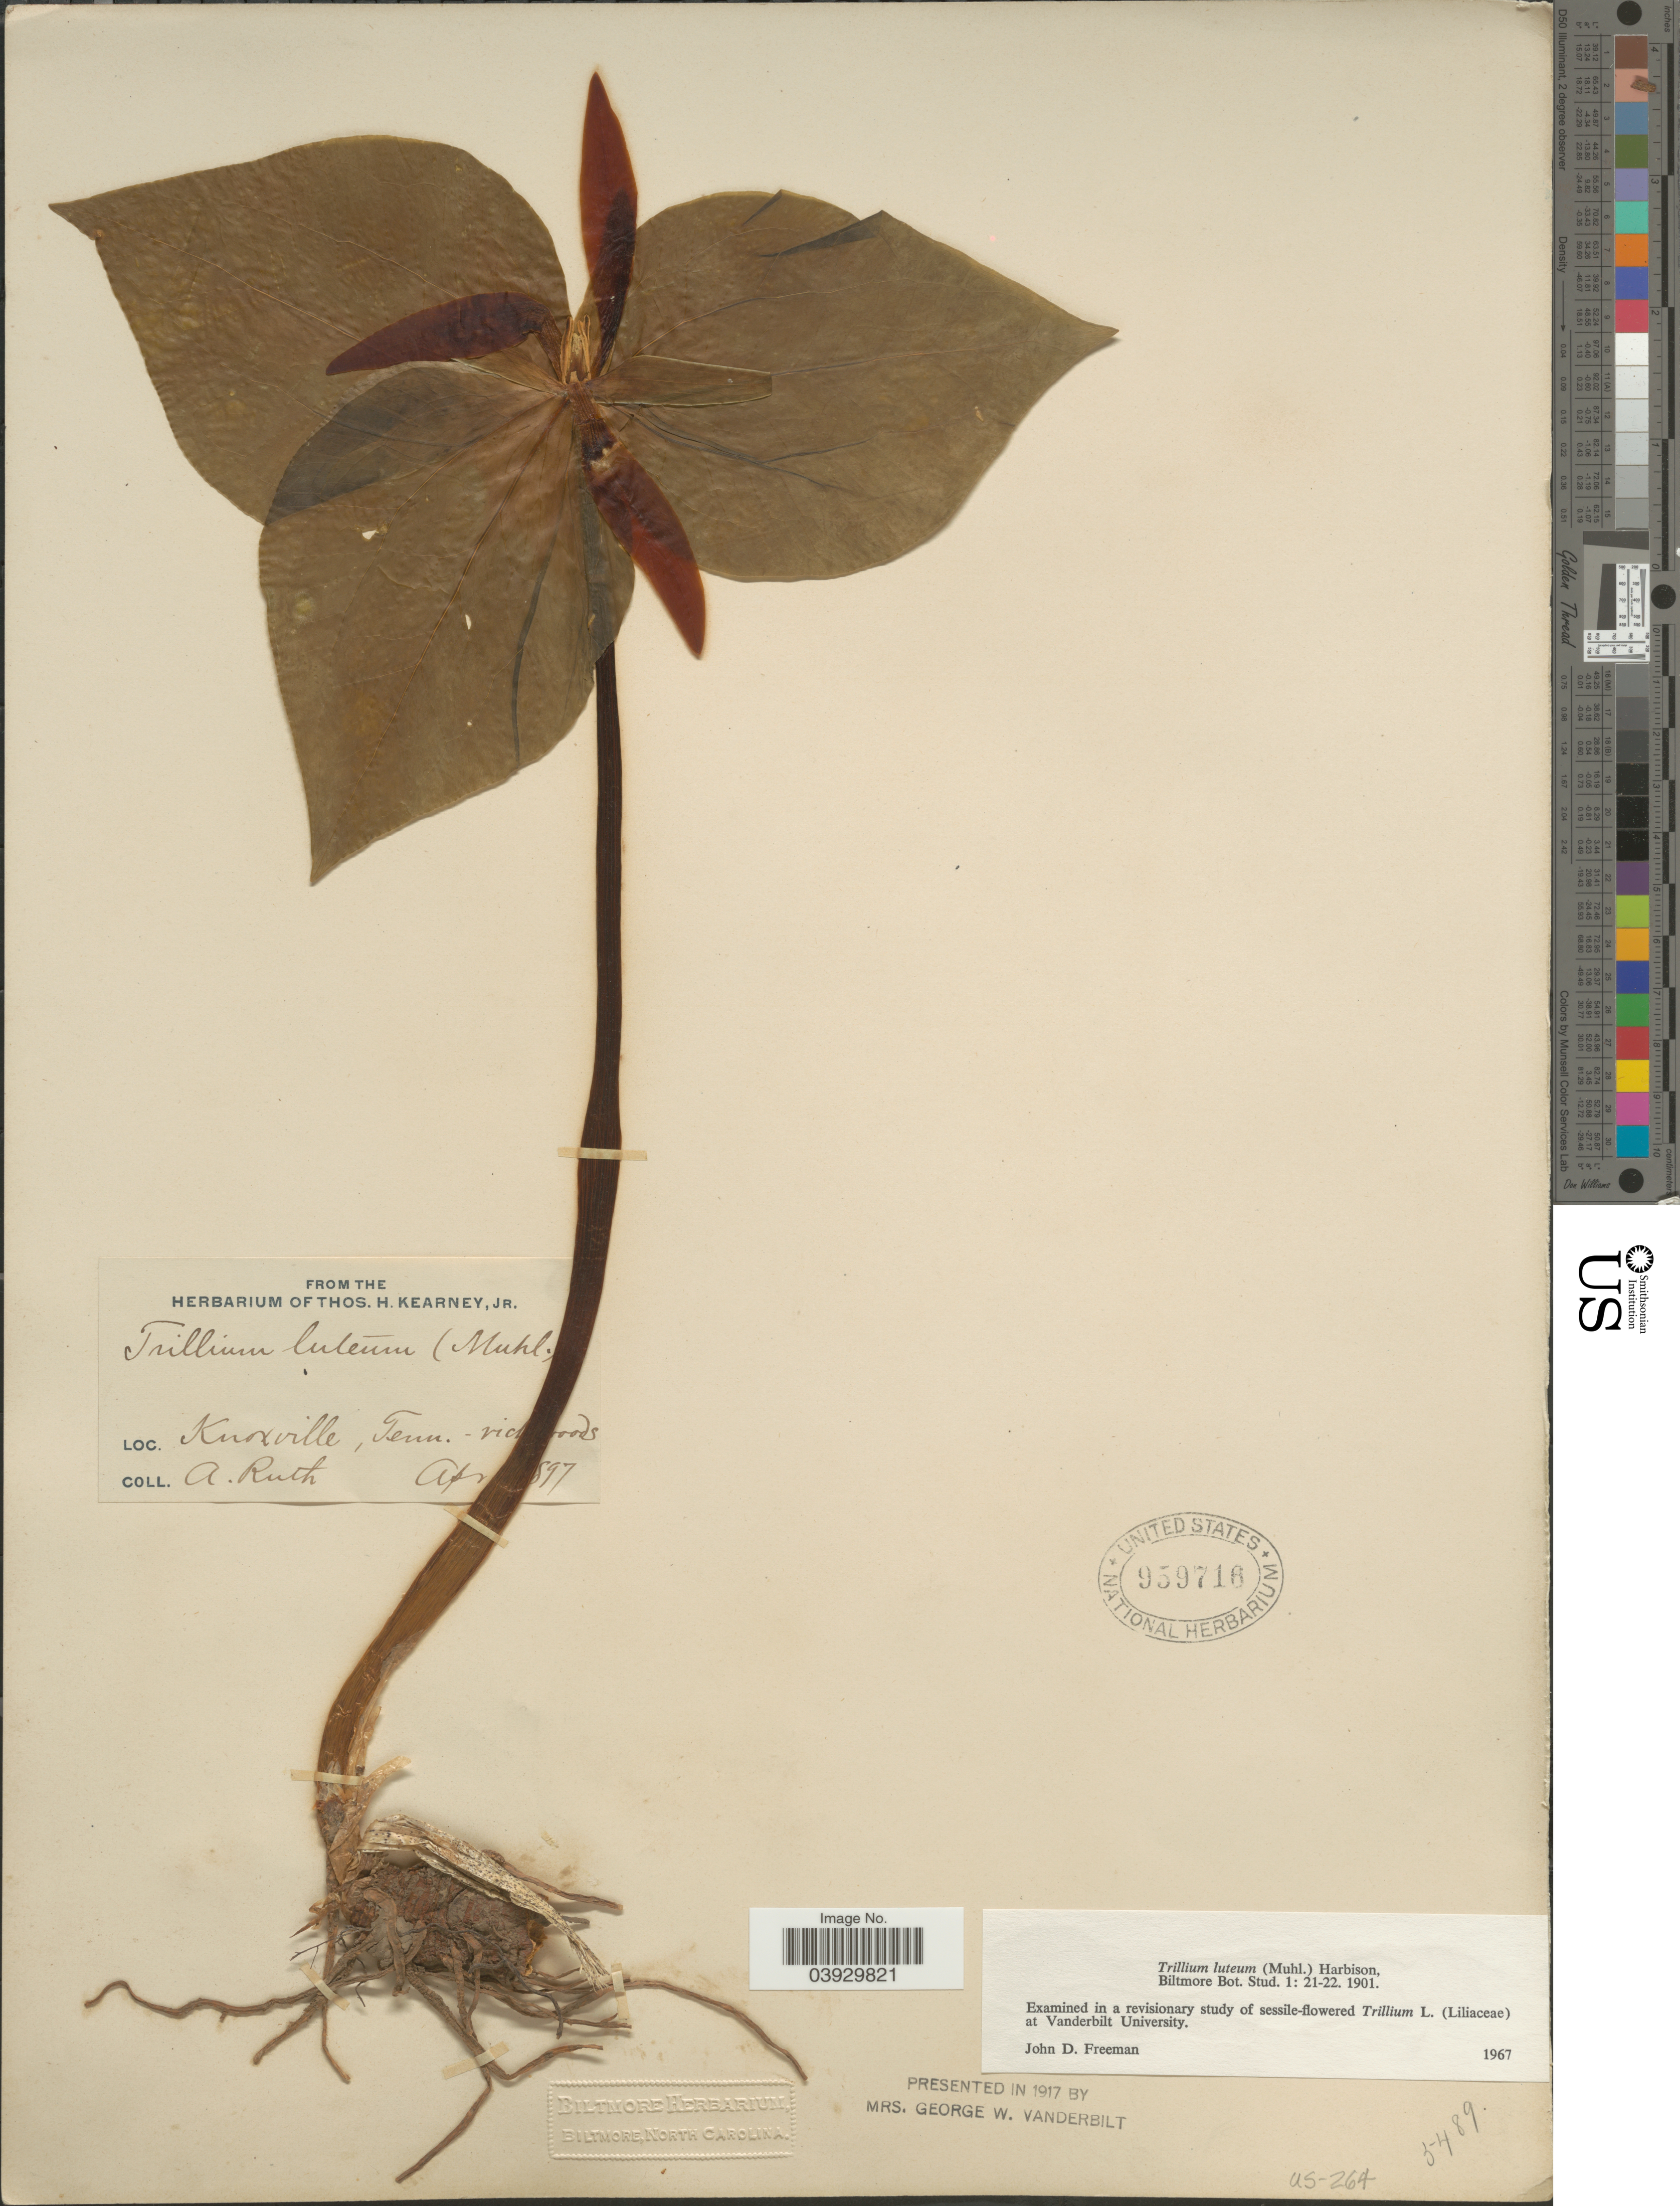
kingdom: Plantae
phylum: Tracheophyta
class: Liliopsida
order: Liliales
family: Melanthiaceae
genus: Trillium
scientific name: Trillium luteum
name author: Harb.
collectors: A. Ruth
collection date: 1897-04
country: United States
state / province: Tennessee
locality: Knoxville.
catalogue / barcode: US 959716